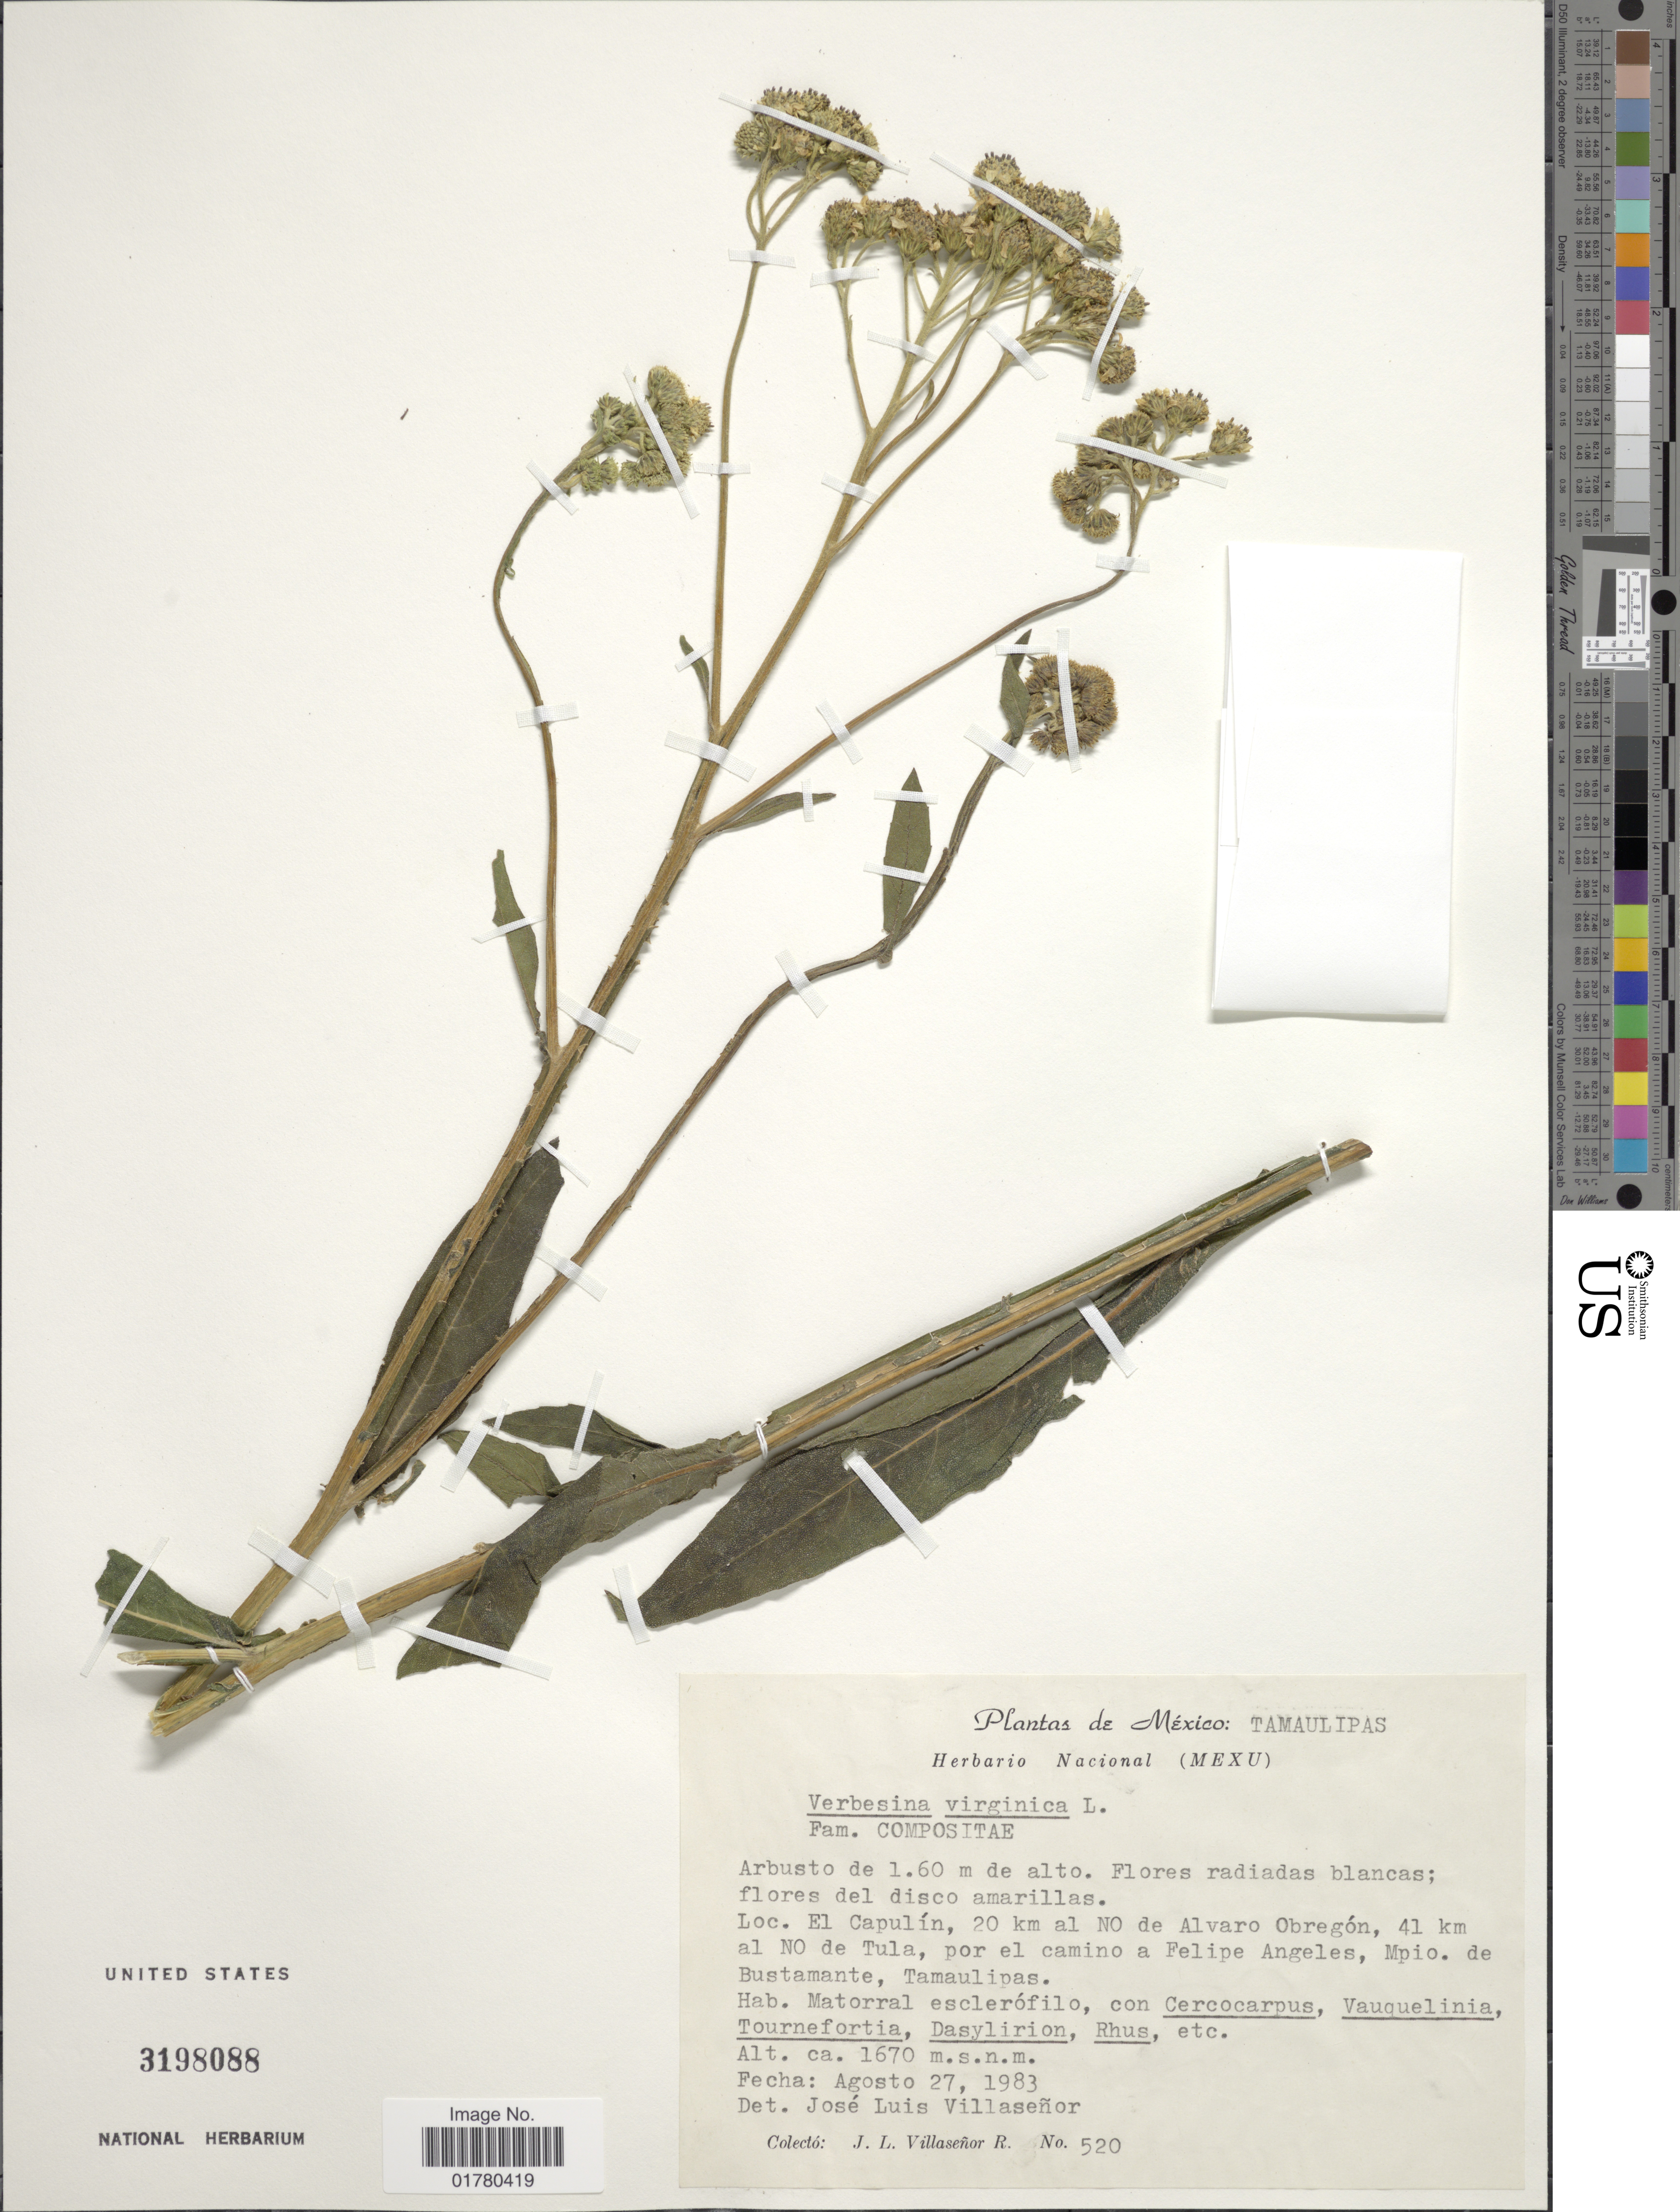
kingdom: Plantae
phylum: Tracheophyta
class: Magnoliopsida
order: Asterales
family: Asteraceae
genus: Verbesina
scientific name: Verbesina virginica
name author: L.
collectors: J. L. Villasenor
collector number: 520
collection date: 1983-08-27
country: Mexico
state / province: Tamaulipas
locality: El Capulín, 20 km al No de Alvaro Obregón, 41 km al No de Tula, por el camino a Felipe Angeles, Mpio. de Bustamante, Tamaulipas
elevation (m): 1670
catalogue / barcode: US 3198088